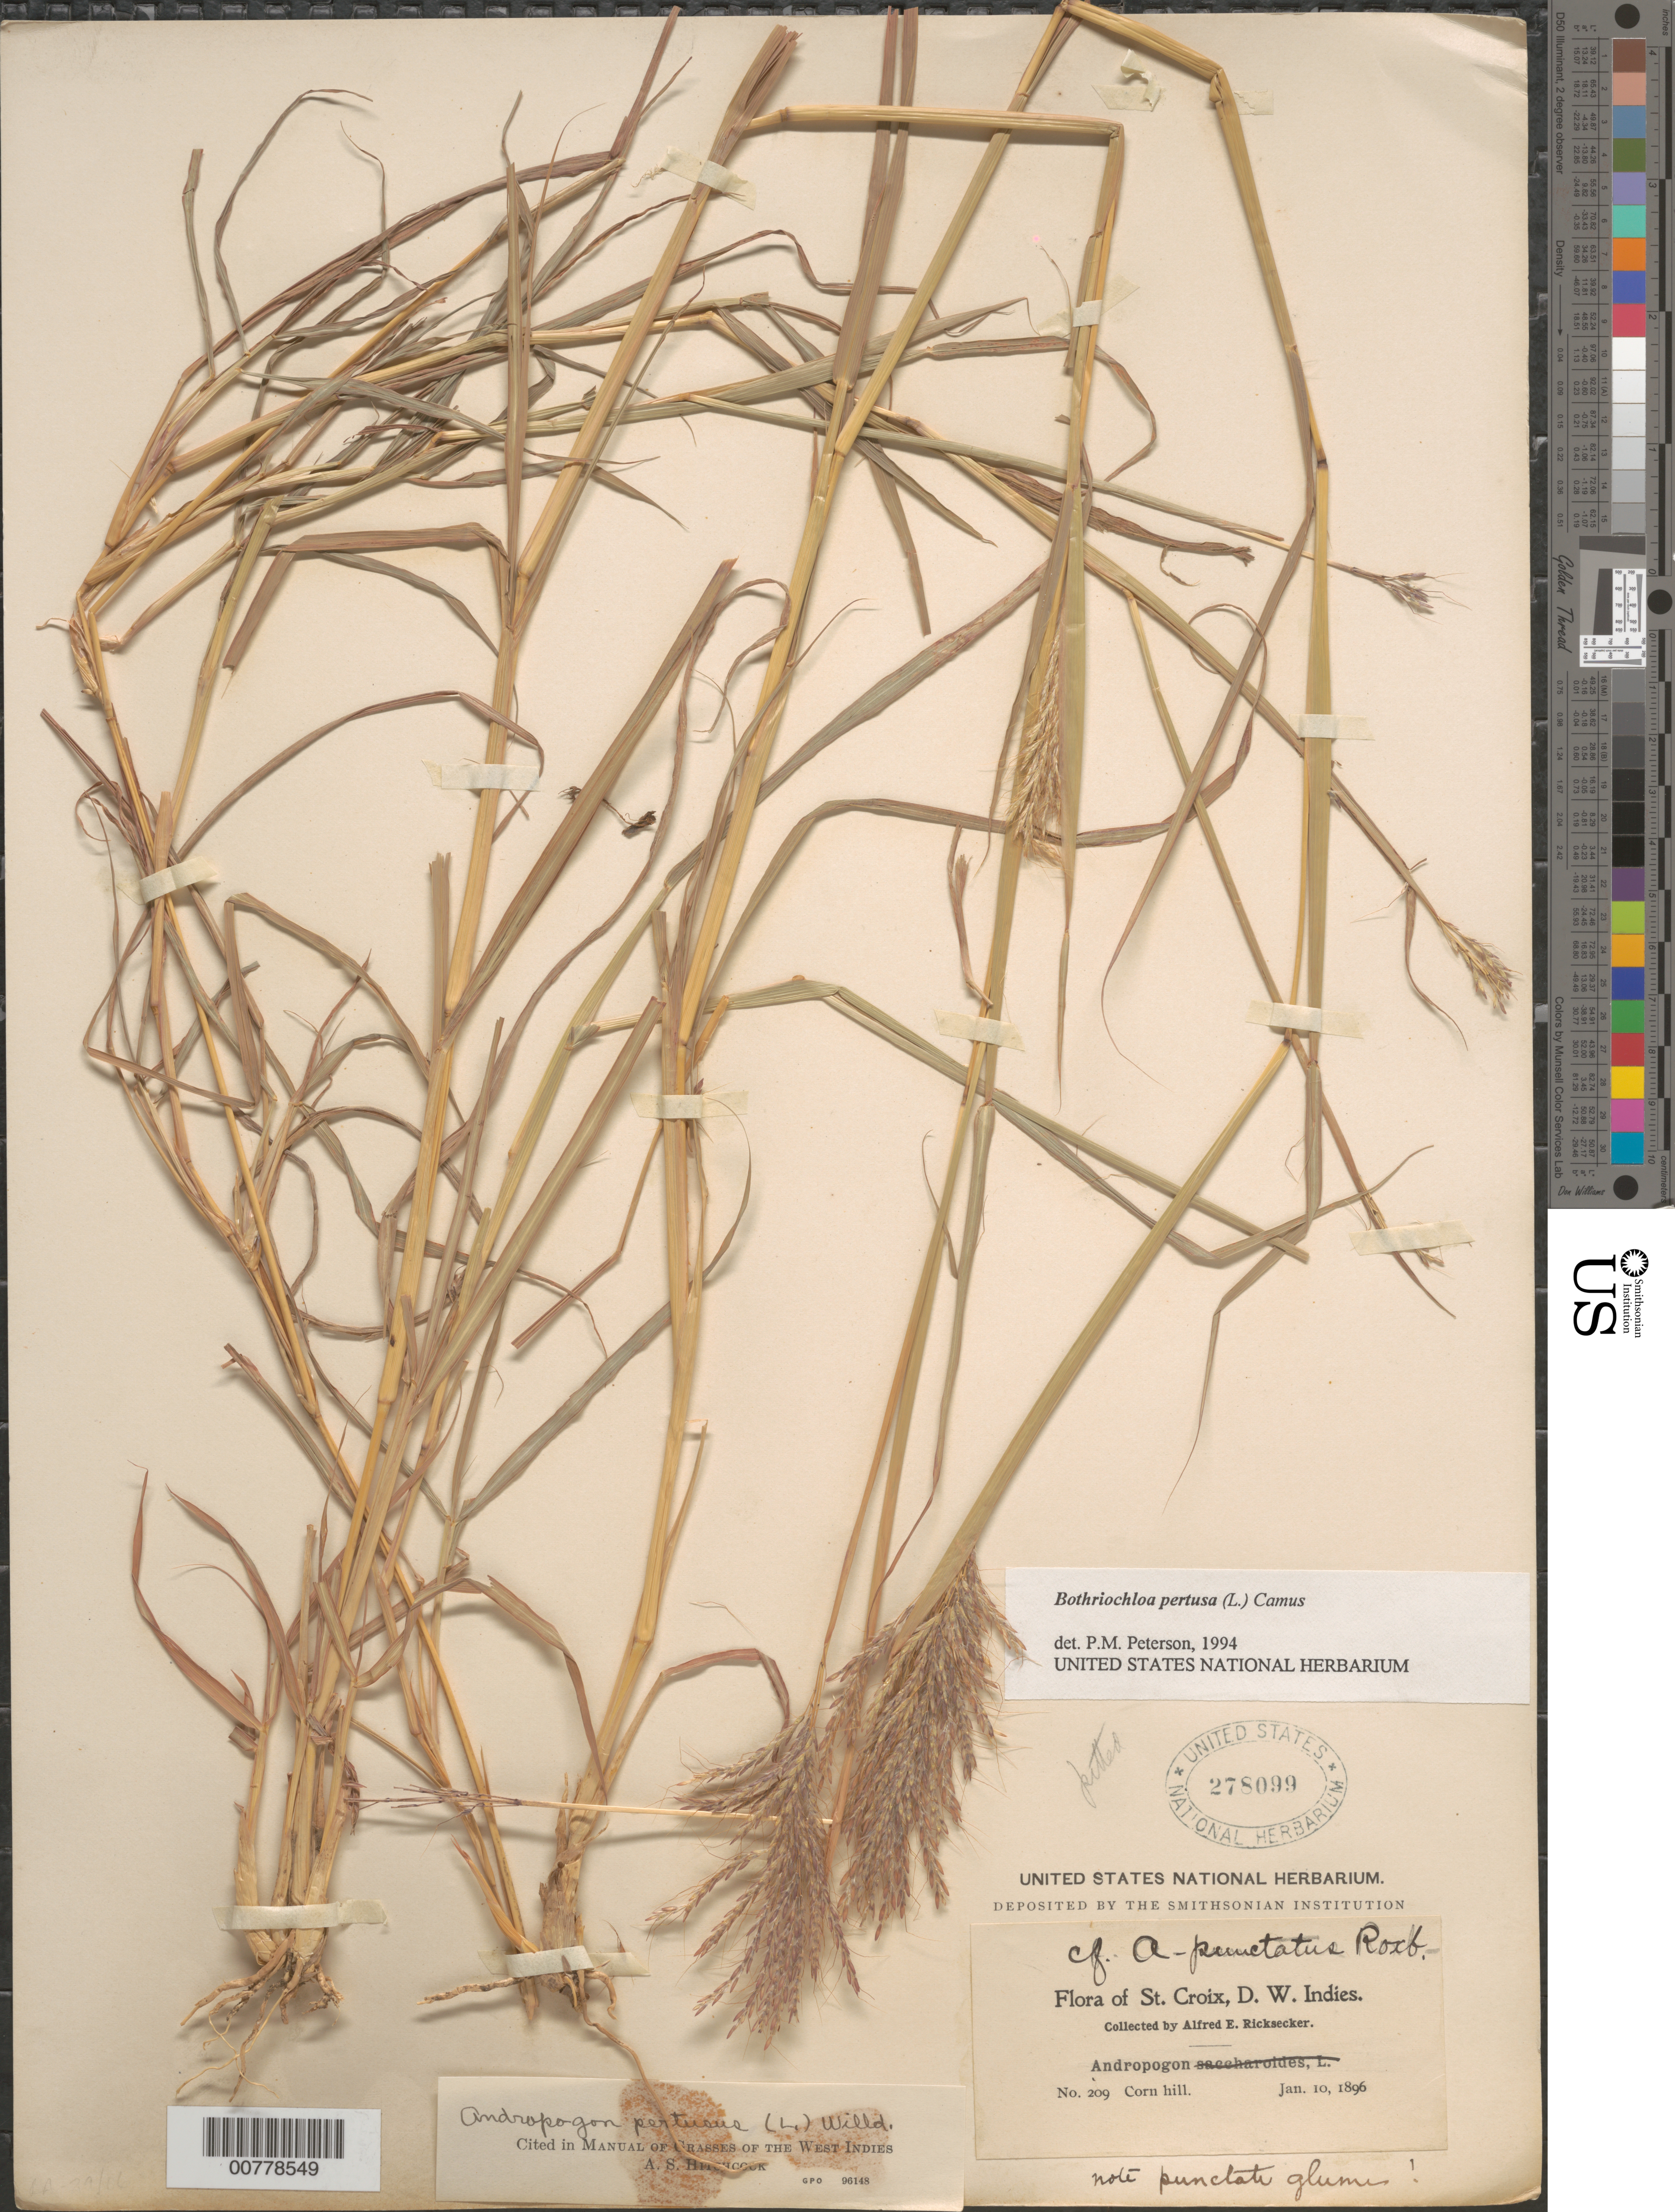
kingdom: Plantae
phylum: Tracheophyta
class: Liliopsida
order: Poales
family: Poaceae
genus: Bothriochloa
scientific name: Bothriochloa pertusa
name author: (L.) A. Camus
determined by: Peterson, Paul M., (BOT), Smithsonian Institution - National Museum of Natural History (UNITED STATES)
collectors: A. E. Ricksecker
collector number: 209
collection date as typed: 10 Jan 1896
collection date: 1896-01-10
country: U.S. Virgin Islands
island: St. Croix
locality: St. Croix; Corn Hill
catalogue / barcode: US 278099